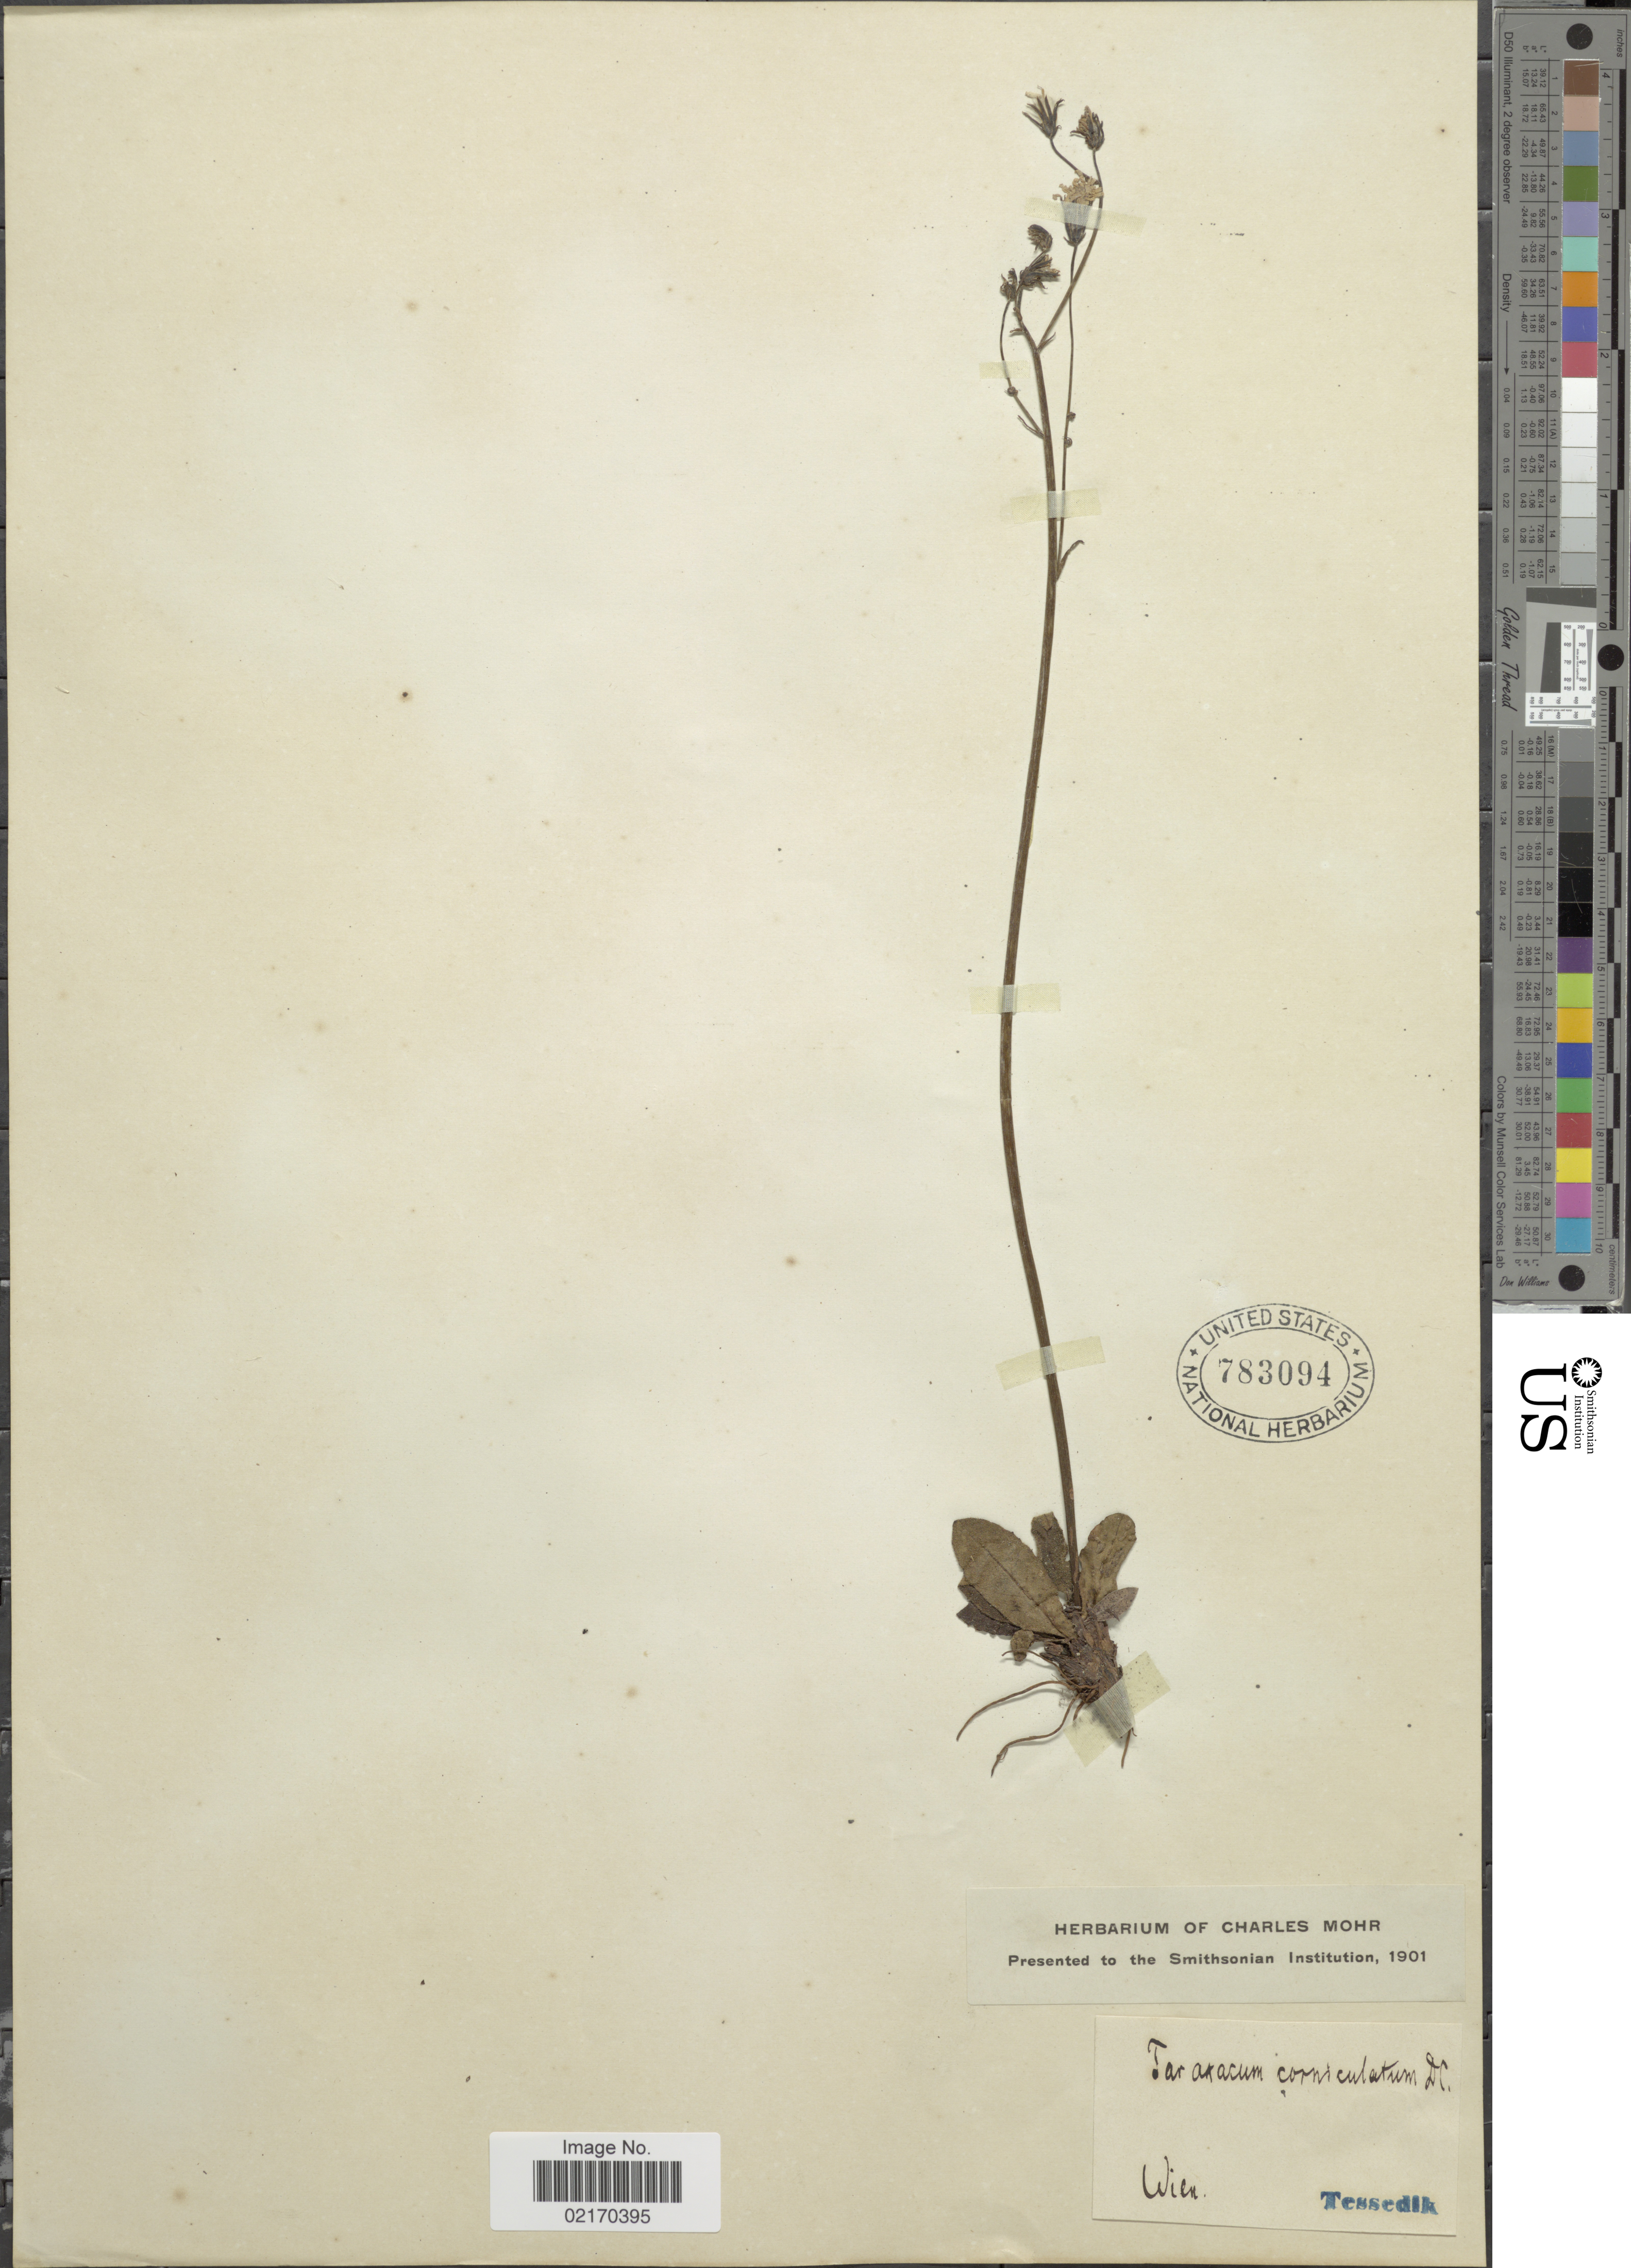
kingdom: Plantae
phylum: Tracheophyta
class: Magnoliopsida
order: Asterales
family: Asteraceae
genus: Taraxacum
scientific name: Taraxacum corniculatum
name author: DC.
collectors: Tessedik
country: Austria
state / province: Wien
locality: Wilk. [interpreted]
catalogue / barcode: US 783094